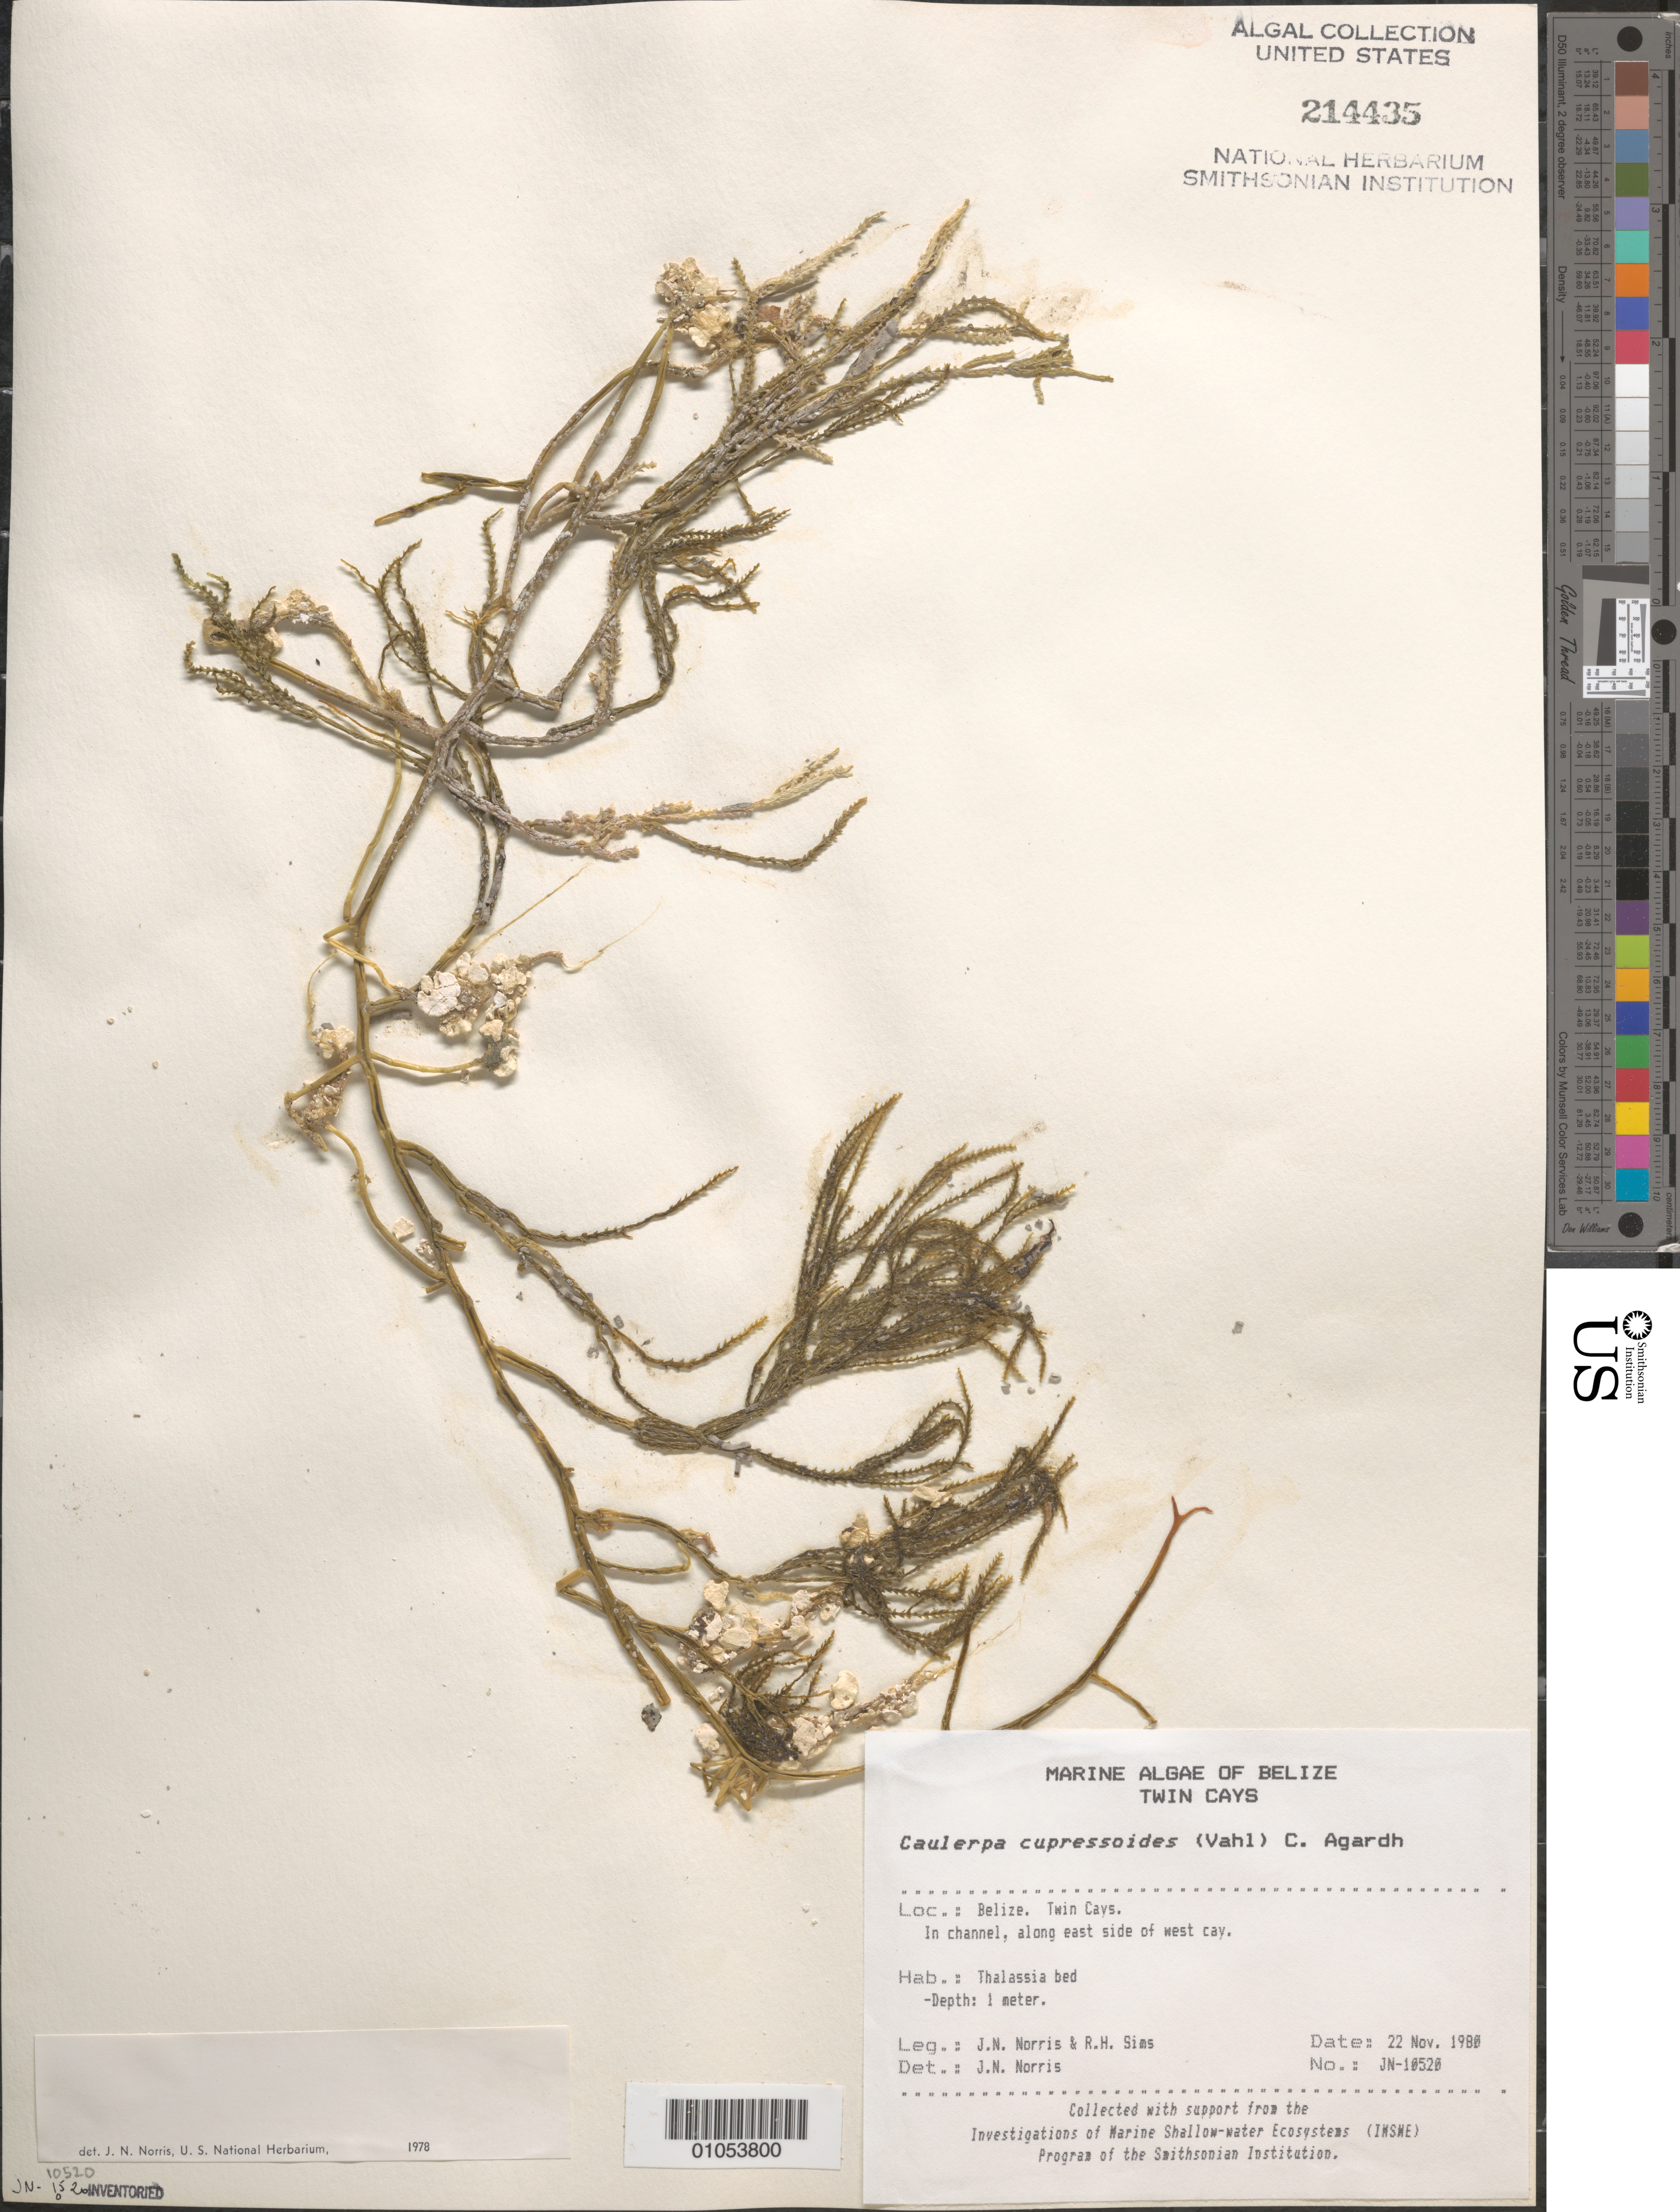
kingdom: Plantae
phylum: Chlorophyta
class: Ulvophyceae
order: Bryopsidales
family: Caulerpaceae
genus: Caulerpa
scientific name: Caulerpa cupressoides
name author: (Vahl) C. Agardh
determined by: Norris, James N.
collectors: J. N. Norris & R. H. Sims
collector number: JN-10520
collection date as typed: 22 Nov 1980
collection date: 1980-11-22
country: Belize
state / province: Stann Creek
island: Twin Cays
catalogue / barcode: US 214435